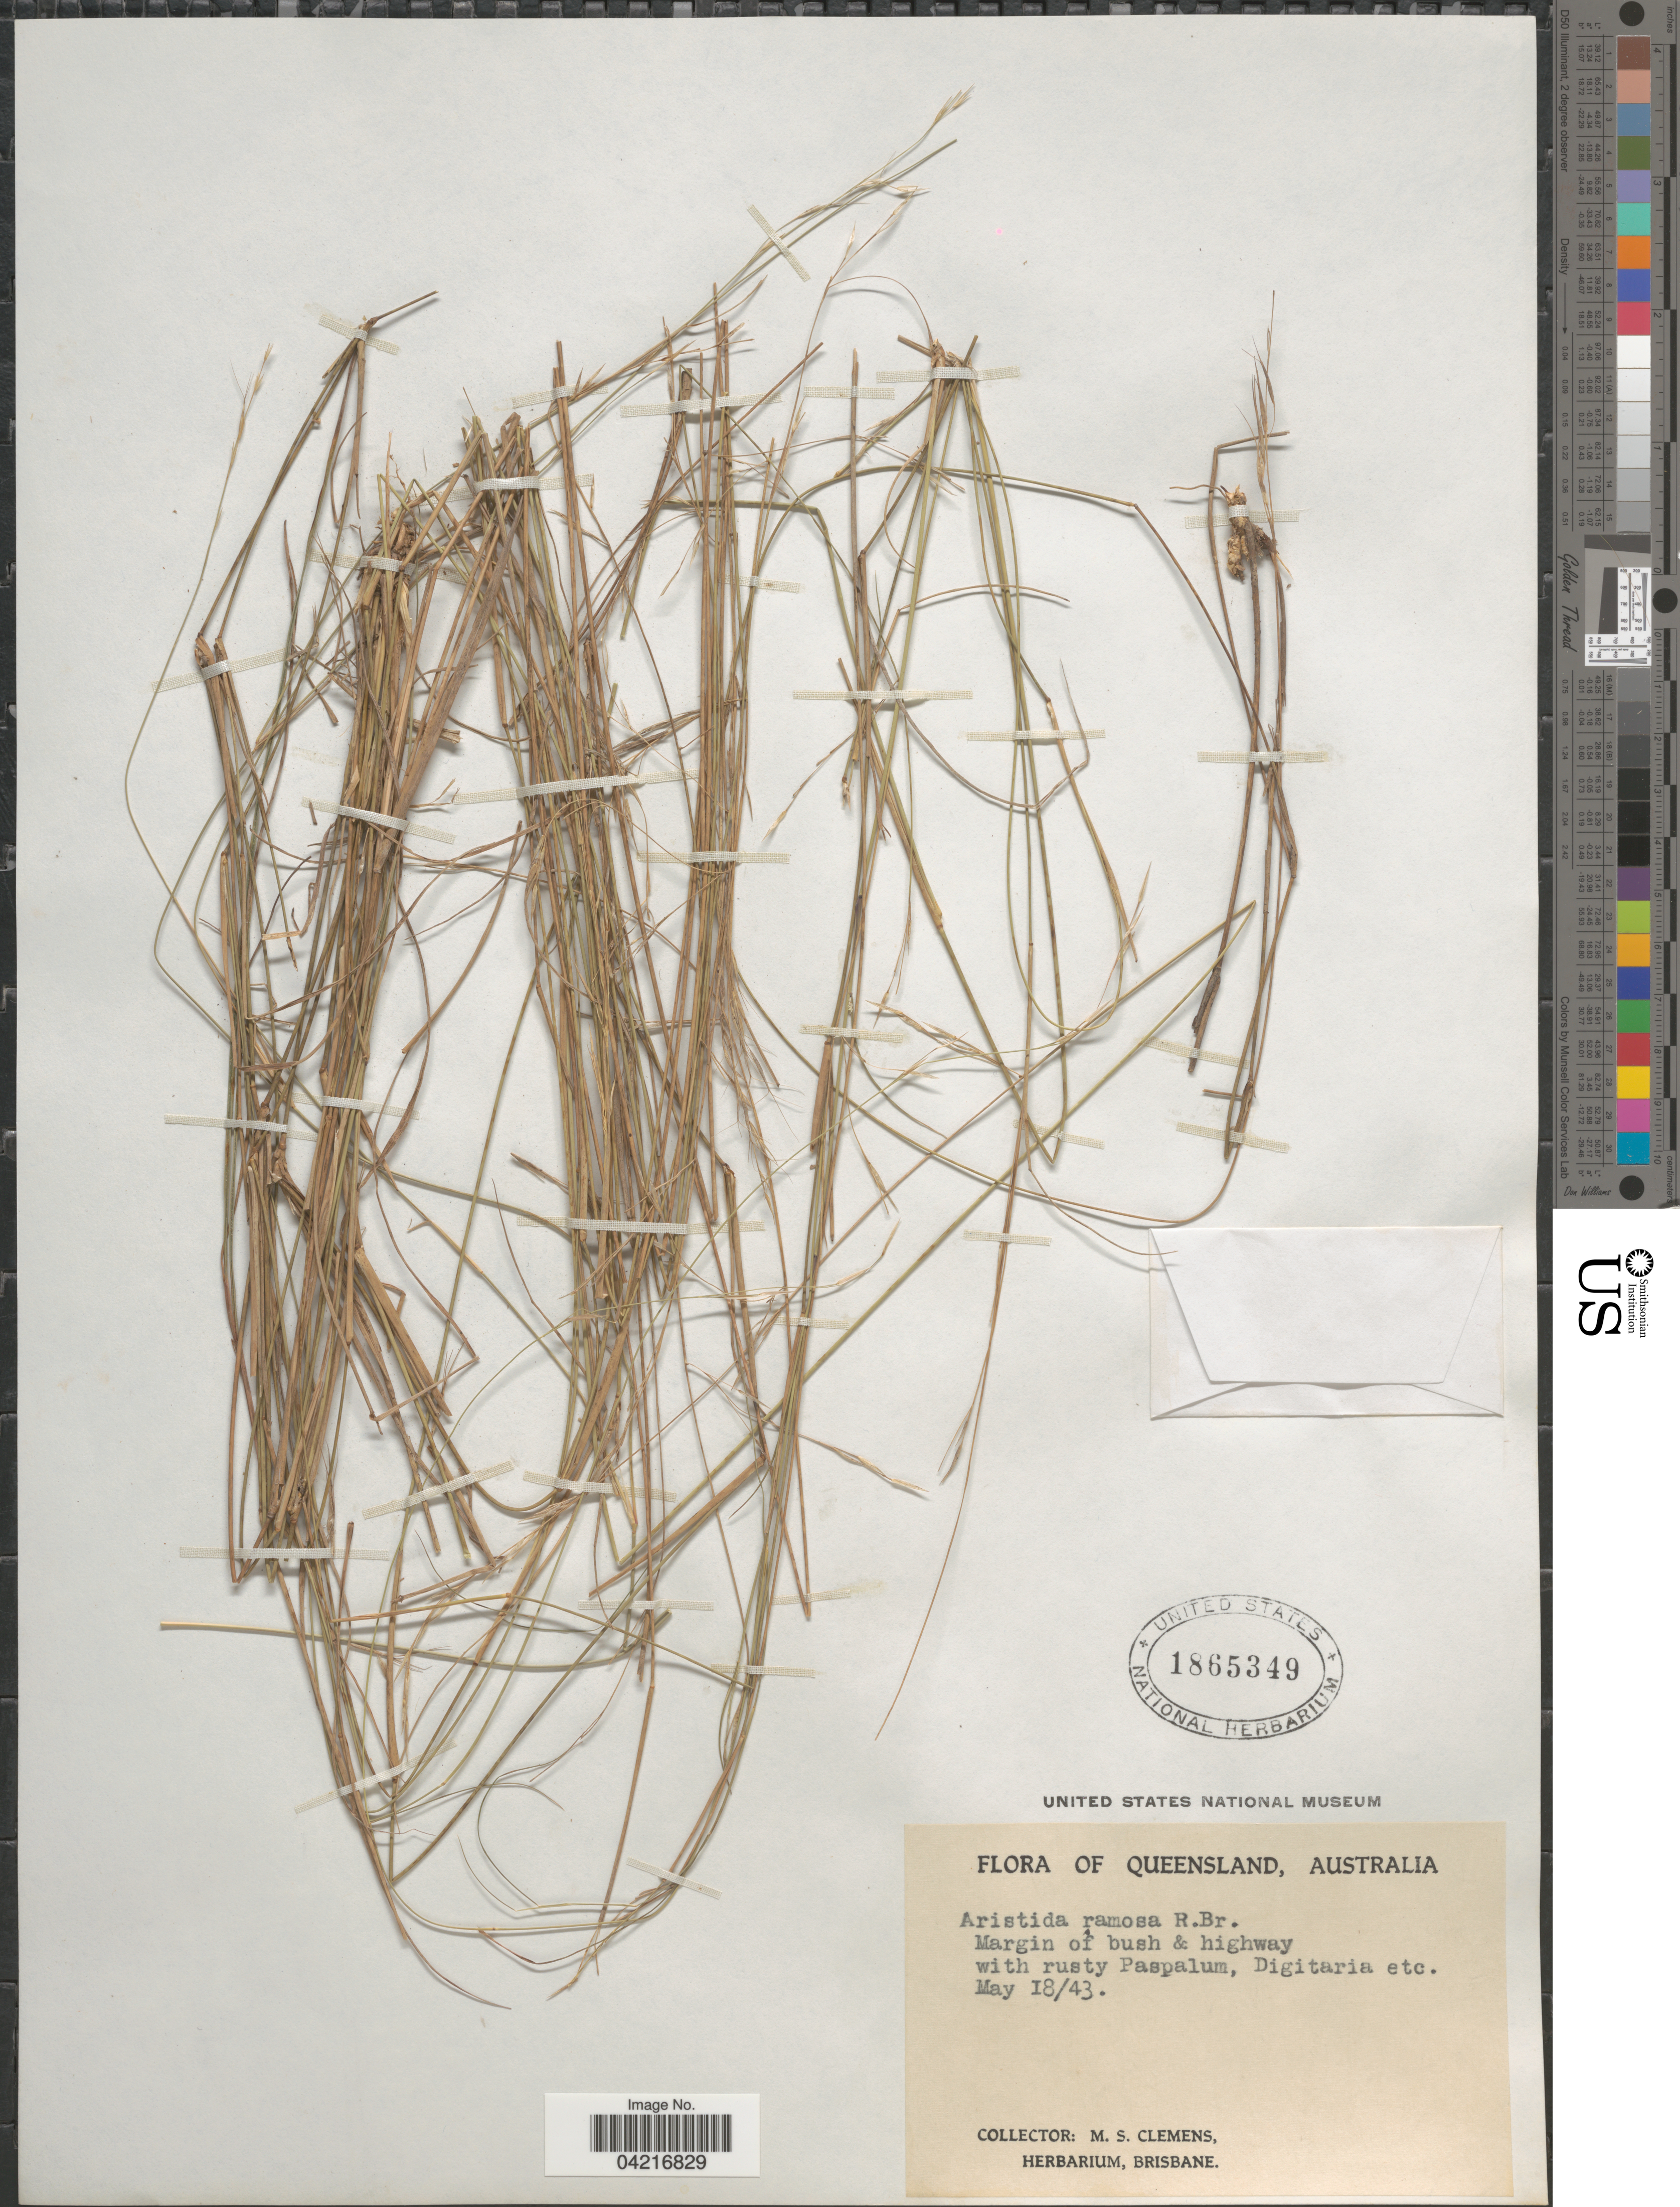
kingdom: Plantae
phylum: Tracheophyta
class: Liliopsida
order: Poales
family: Poaceae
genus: Aristida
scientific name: Aristida ramosa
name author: R. Br.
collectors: M. S. Clemens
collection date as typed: Transcribed d/m/y: 18/5/43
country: Australia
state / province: Queensland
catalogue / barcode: US 1865349